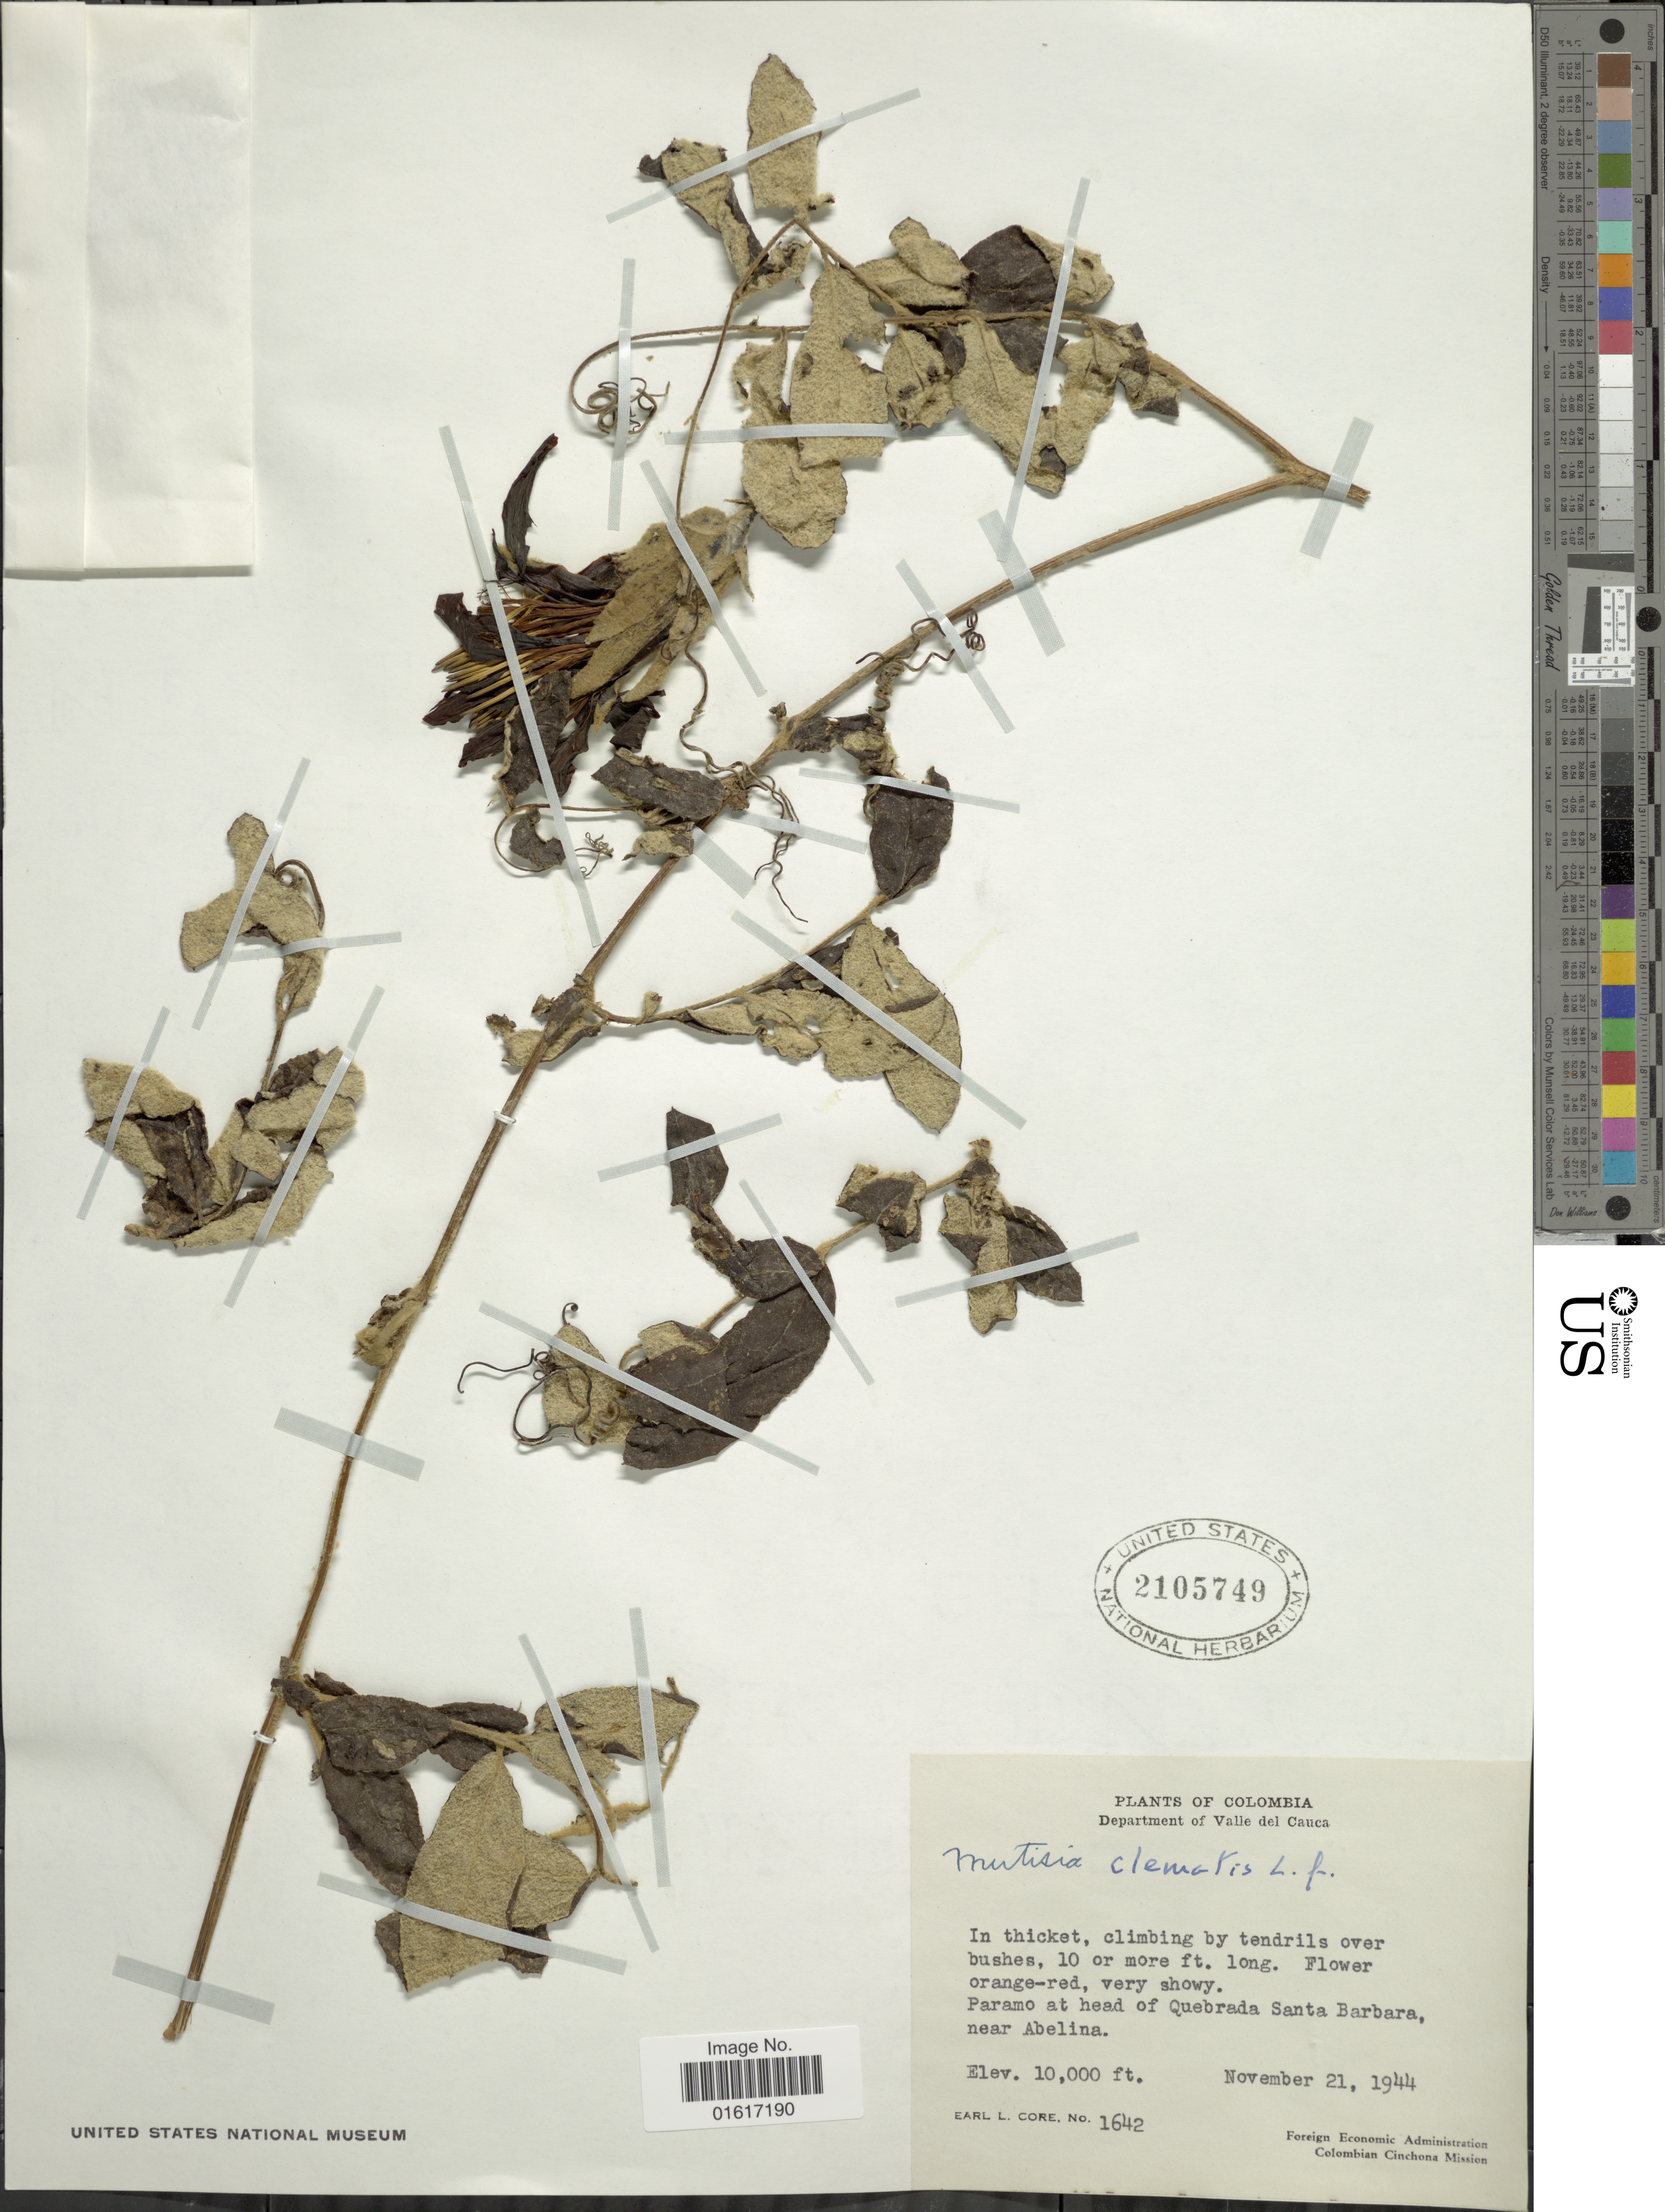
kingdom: Plantae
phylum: Tracheophyta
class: Magnoliopsida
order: Asterales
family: Asteraceae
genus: Mutisia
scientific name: Mutisia clematis var. clematis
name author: L. f.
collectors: E. L. Core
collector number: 1642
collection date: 1944-11-21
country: Colombia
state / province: Valle del Cauca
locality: Paramo at head of Quebrada Santa Barbara, near Abelina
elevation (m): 3048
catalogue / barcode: US 2105749